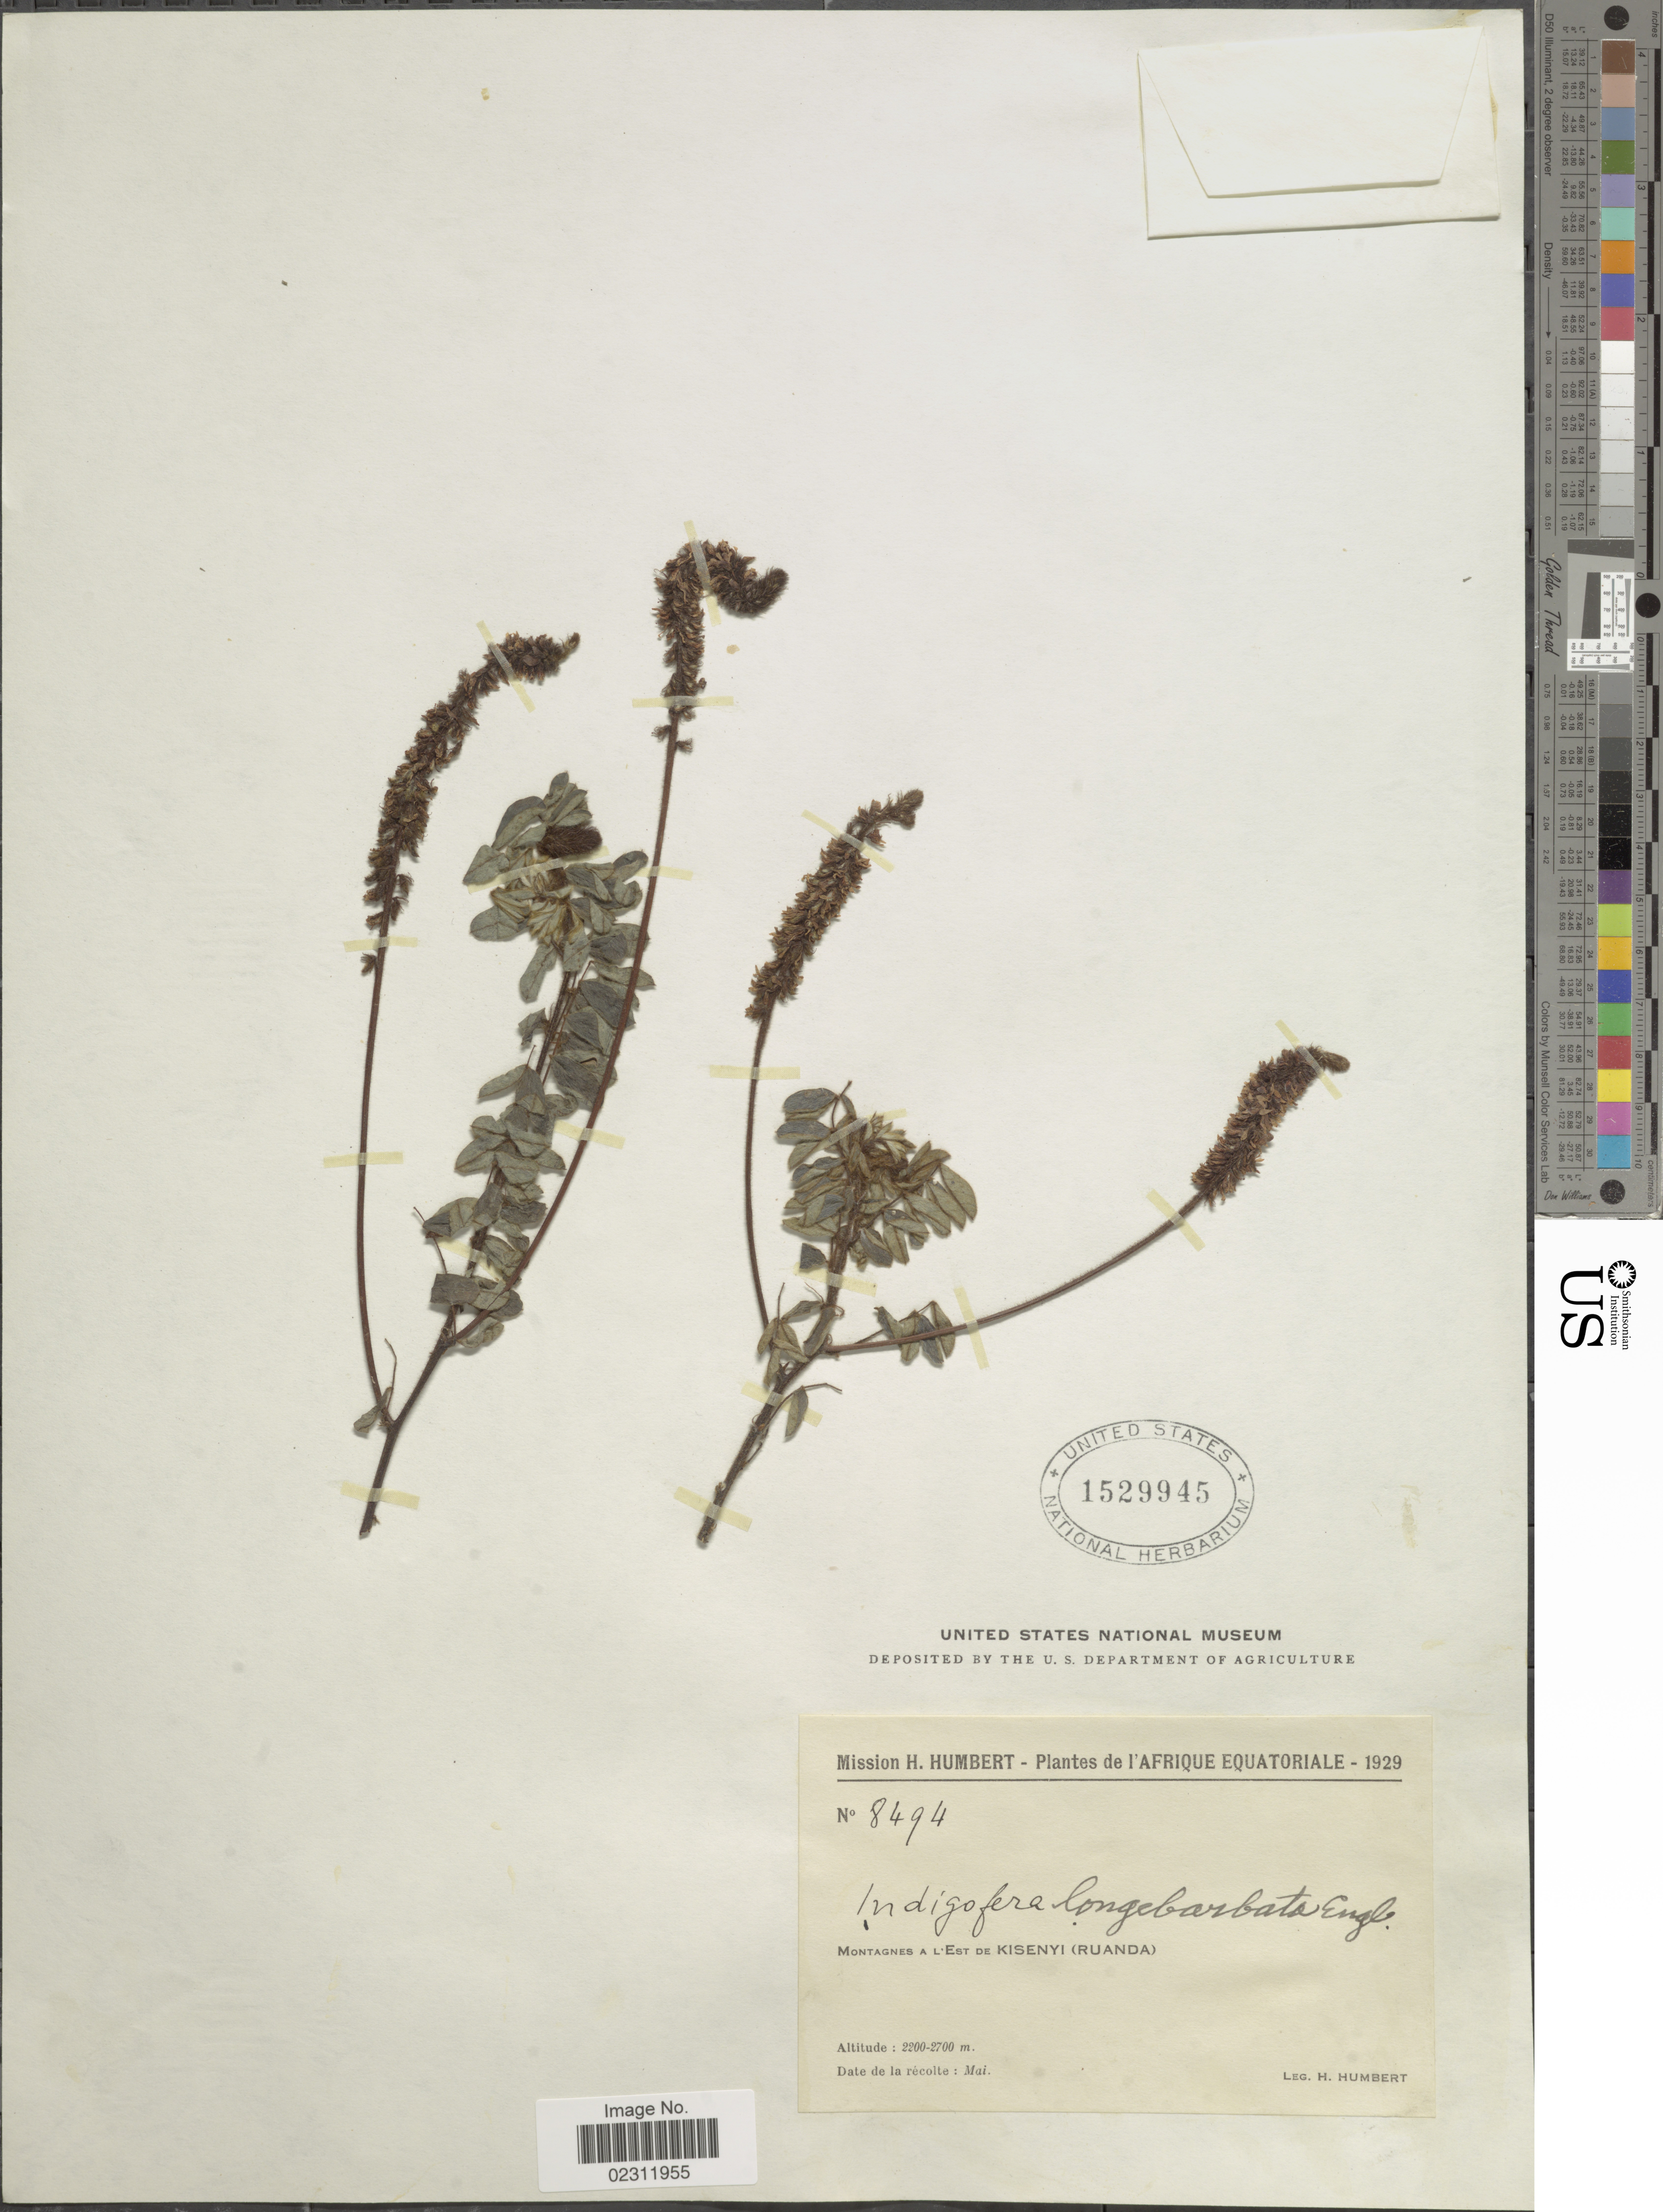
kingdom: Plantae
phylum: Tracheophyta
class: Magnoliopsida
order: Fabales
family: Fabaceae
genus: Indigofera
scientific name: Indigofera longibarbata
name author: Engl.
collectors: H. Humbert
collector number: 8494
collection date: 1929-05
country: Rwanda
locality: Afrique Equatoriale, Montagnes a l'Est de Kisenyi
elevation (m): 2200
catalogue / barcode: US 1529945